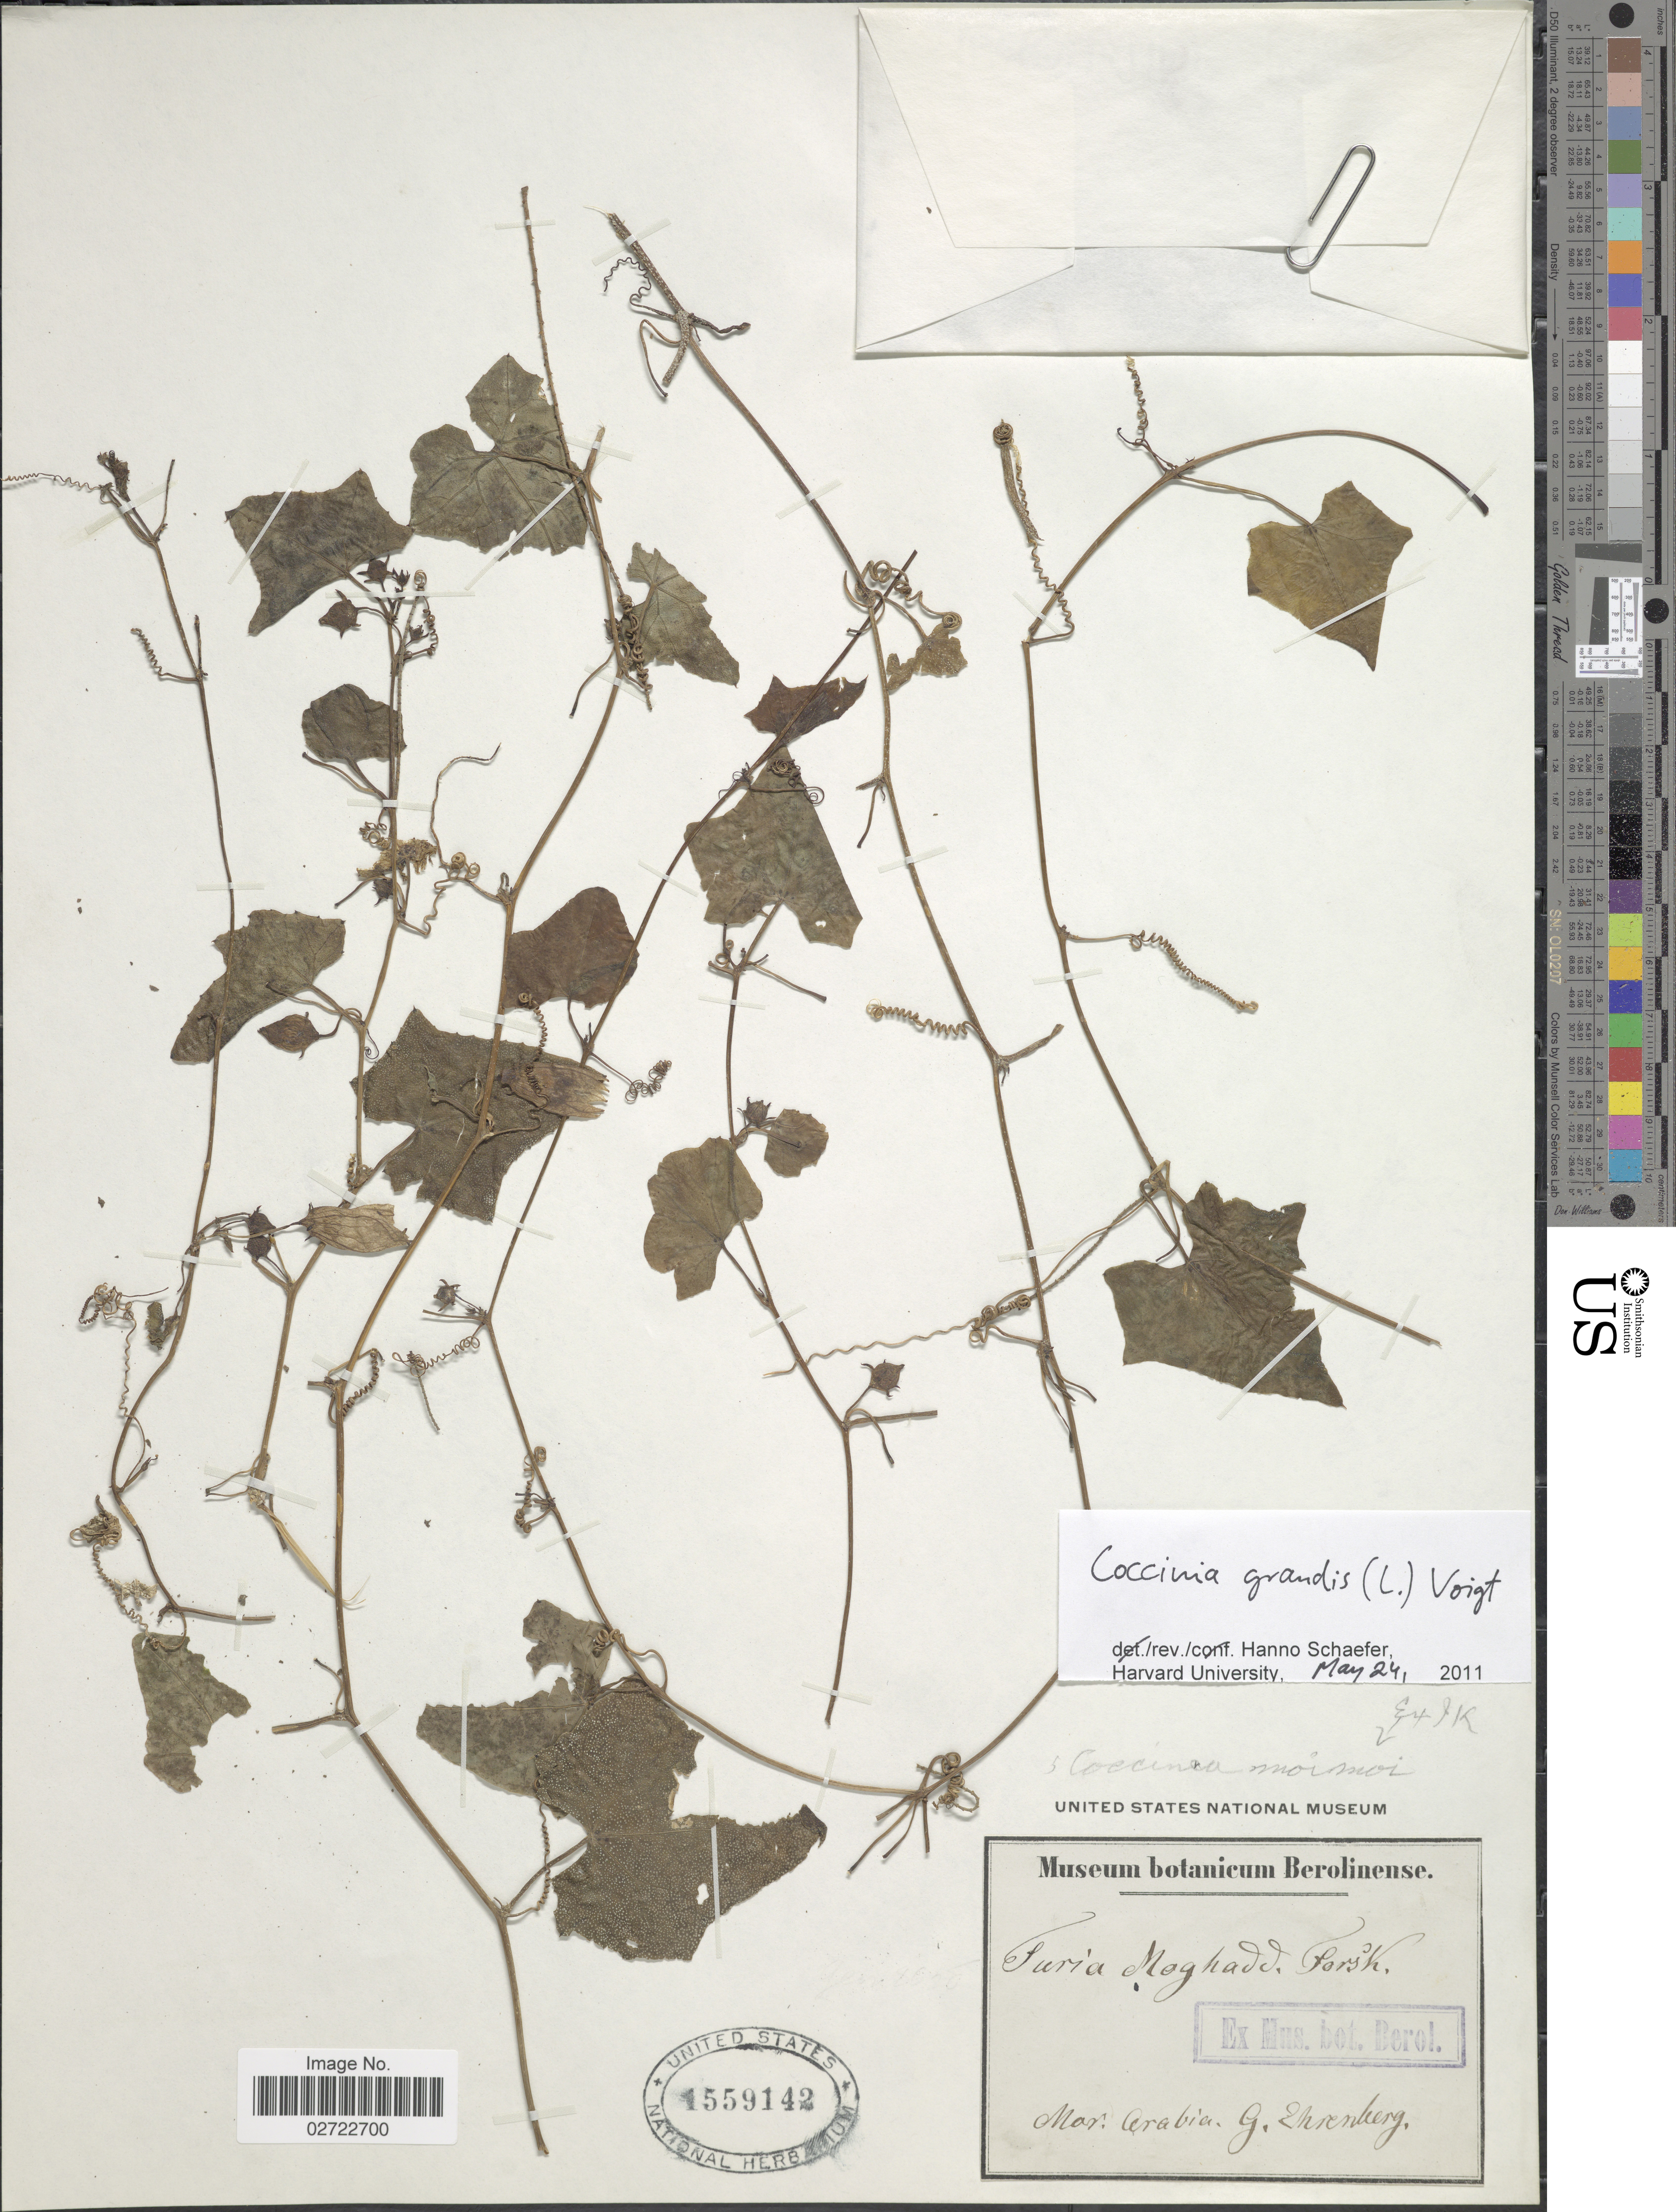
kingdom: Plantae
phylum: Tracheophyta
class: Magnoliopsida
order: Cucurbitales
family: Cucurbitaceae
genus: Coccinia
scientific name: Coccinia moimoi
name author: M. Roem.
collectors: G. Ehrenberg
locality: Mar: Arabia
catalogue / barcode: US 1559142